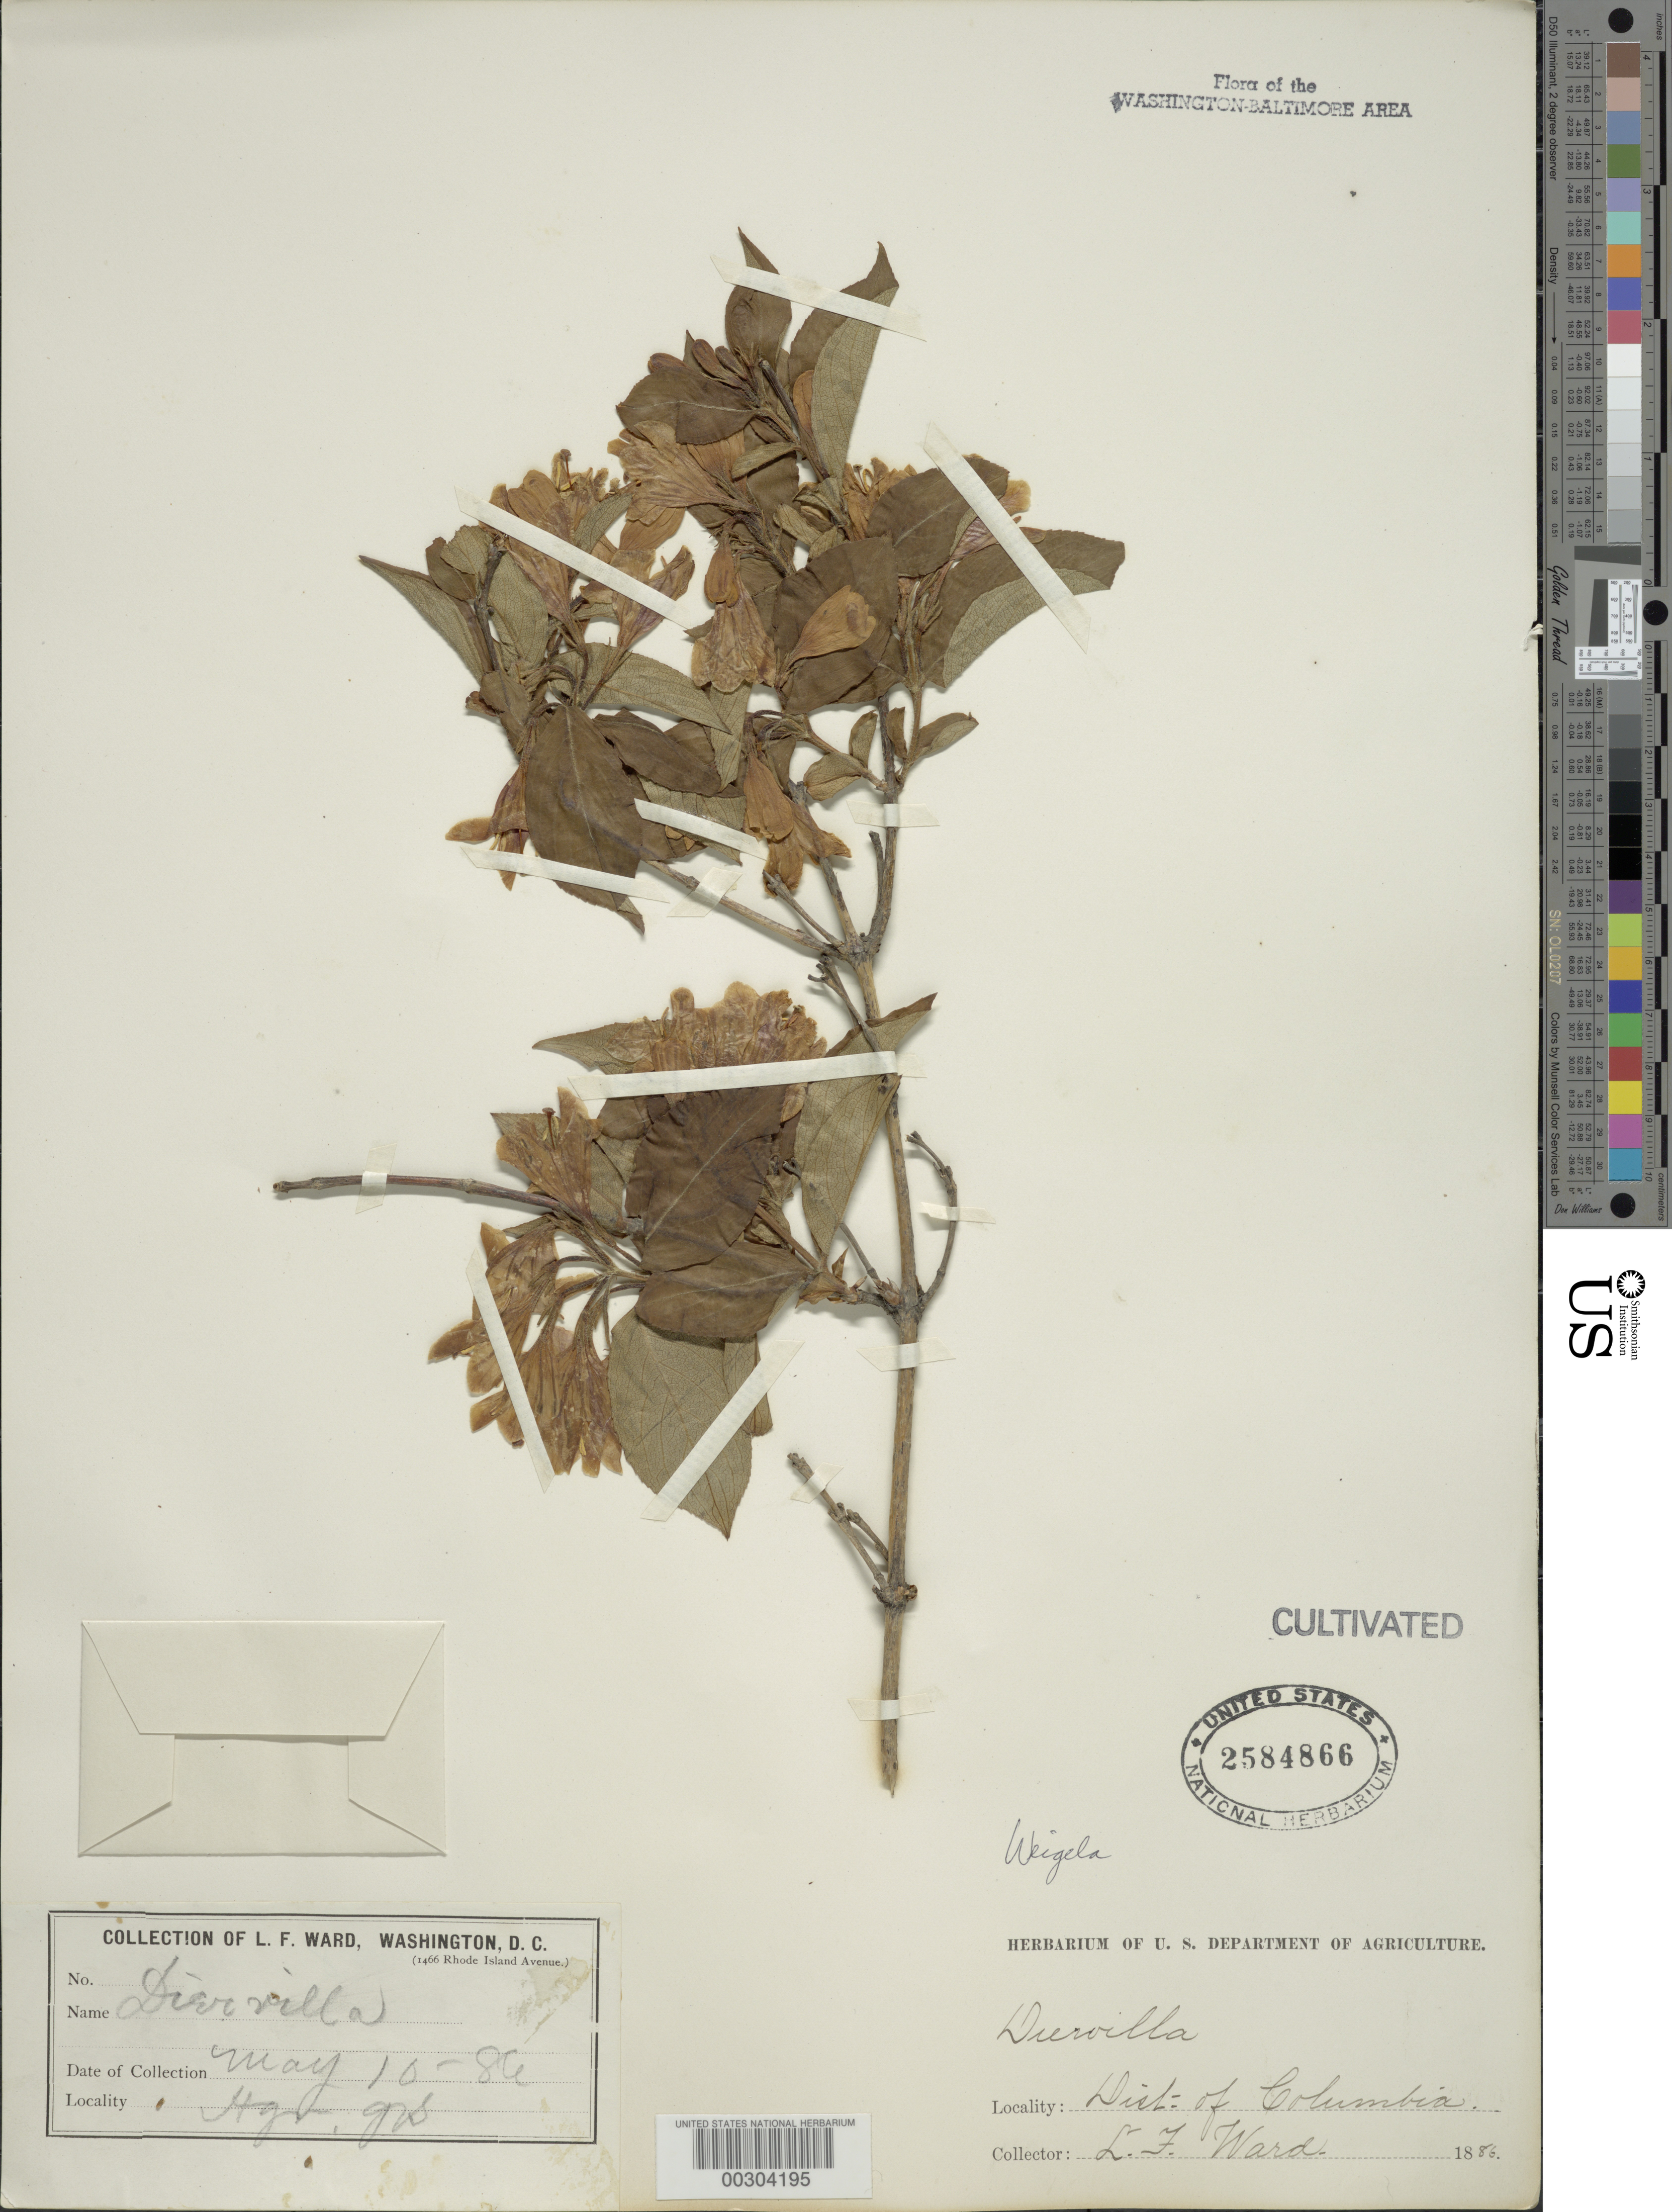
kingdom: Plantae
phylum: Tracheophyta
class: Magnoliopsida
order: Dipsacales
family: Caprifoliaceae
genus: Weigela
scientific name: Weigela sp.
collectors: L. F. Ward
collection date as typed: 10 May 1886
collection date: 1886-05-10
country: United States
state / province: District of Columbia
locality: Department of Agriculture grounds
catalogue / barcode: US 2584866